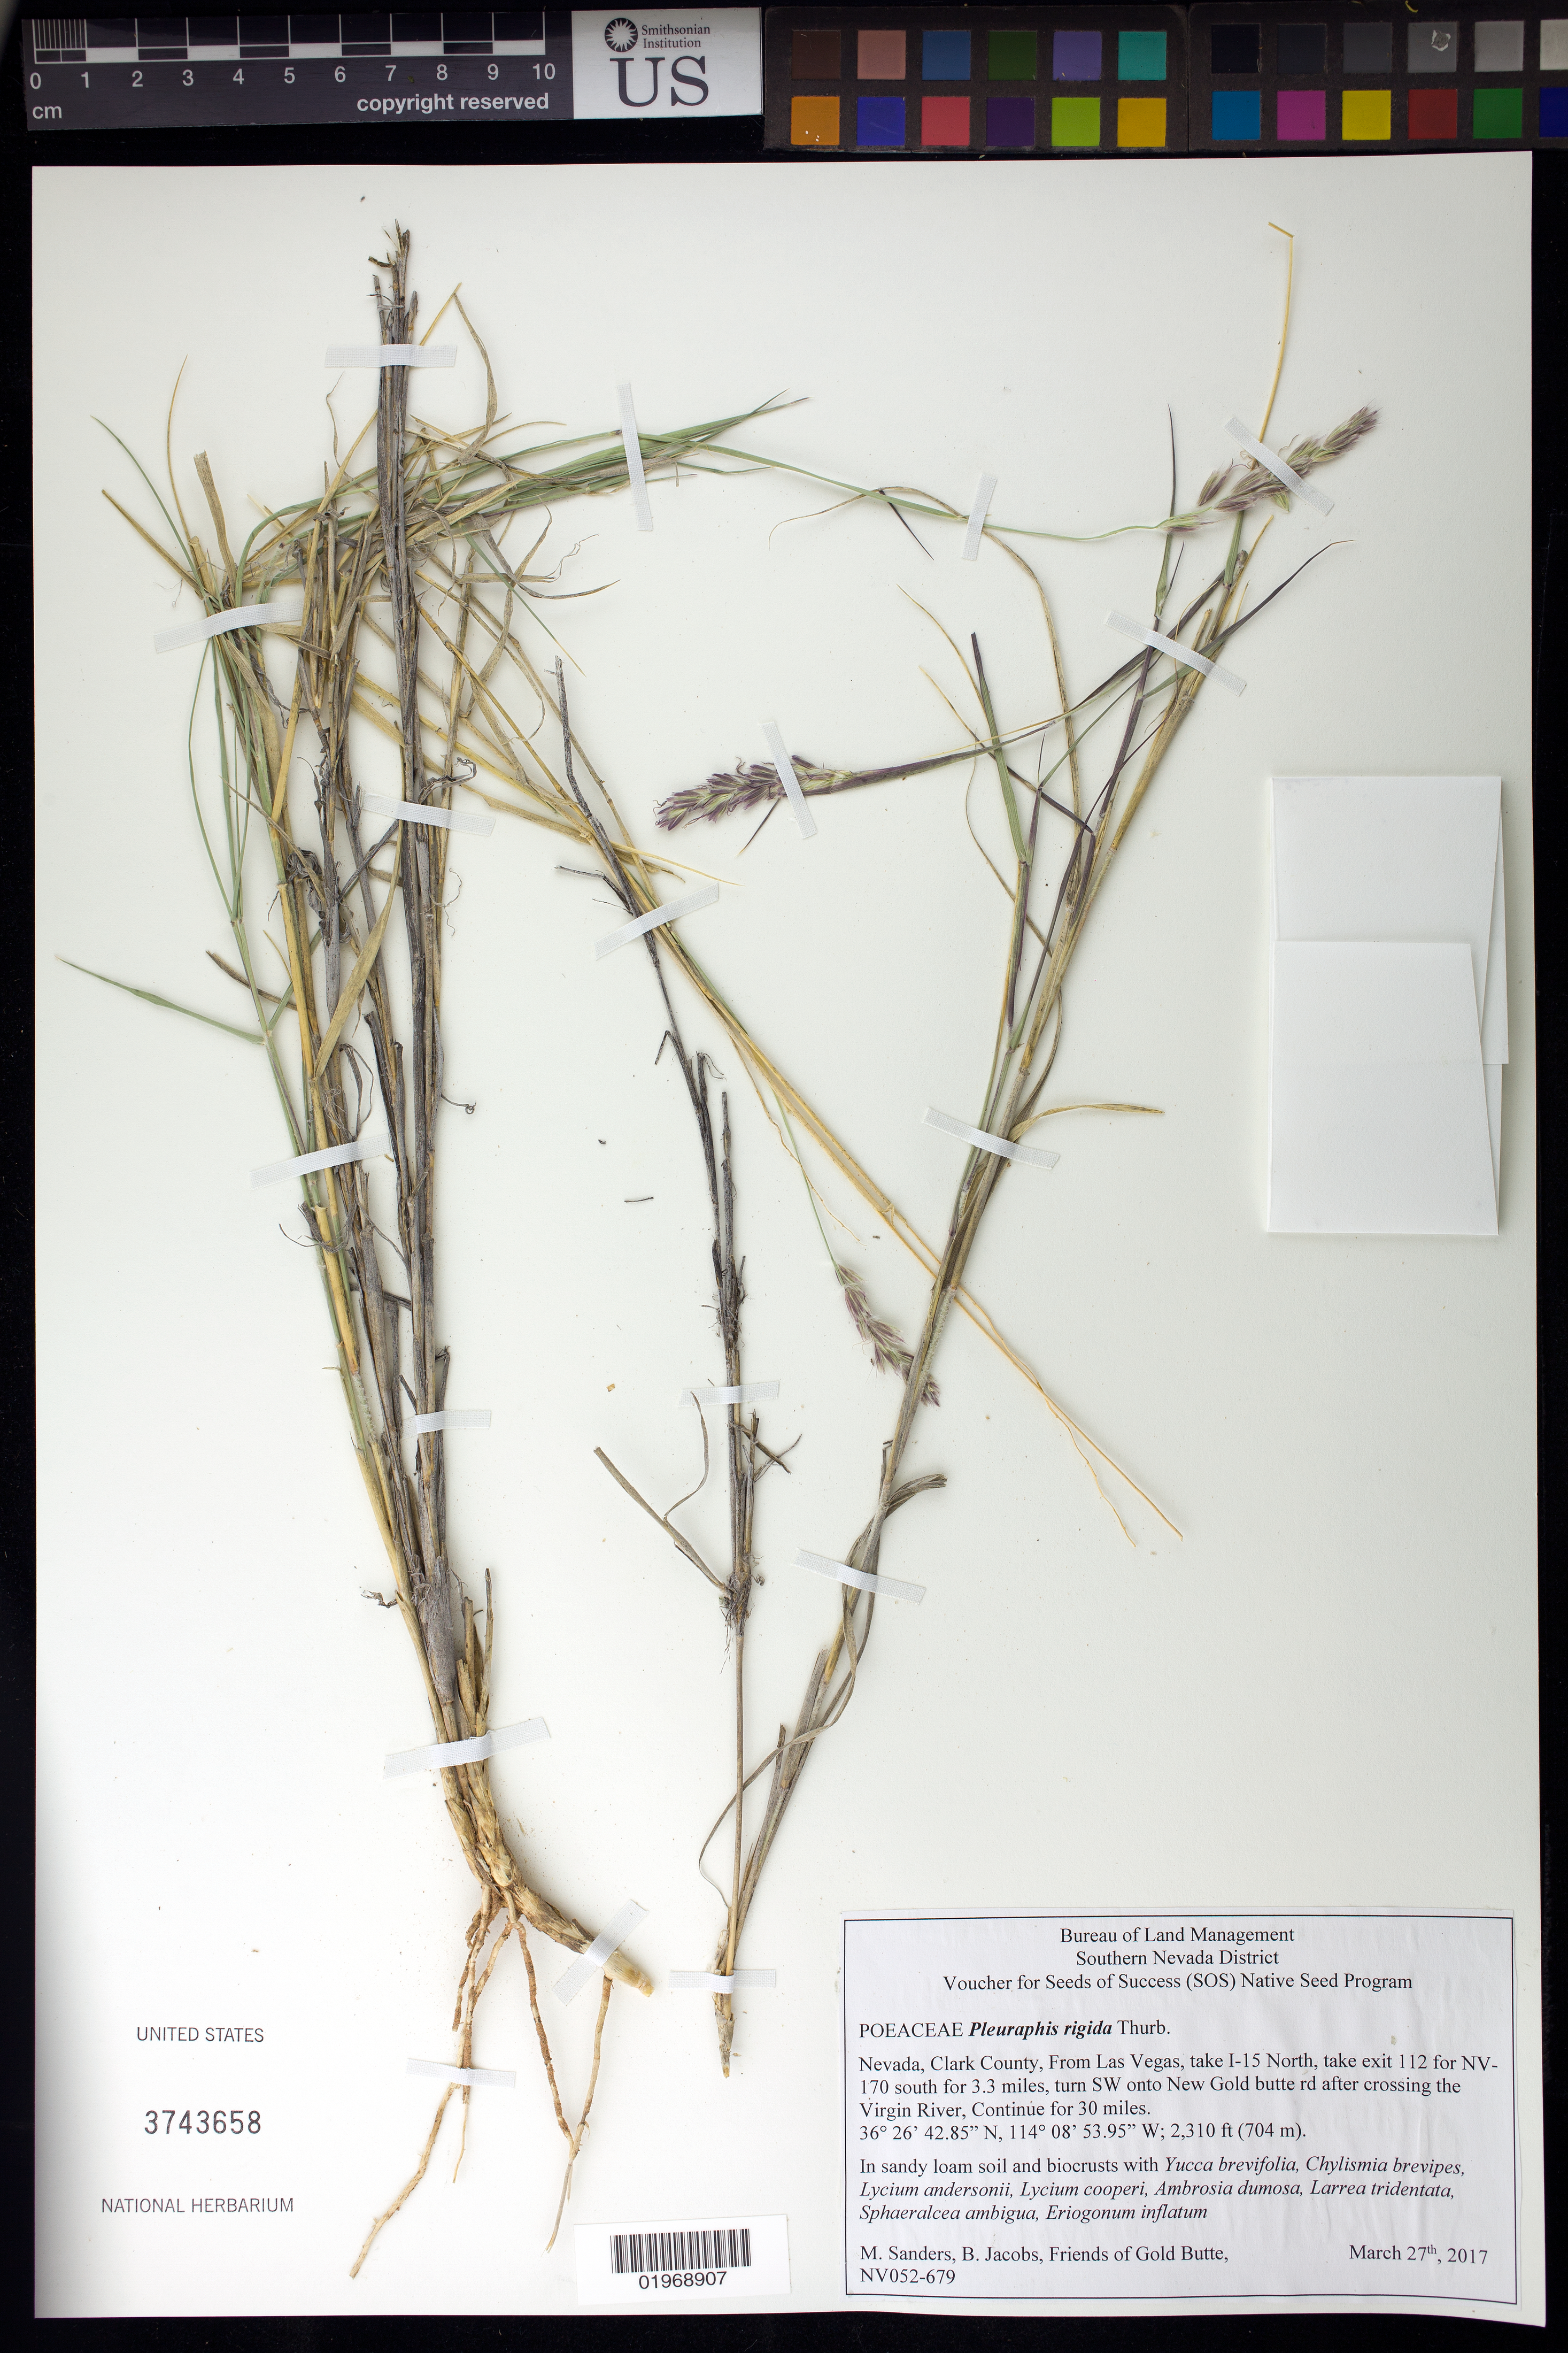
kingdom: Plantae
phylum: Tracheophyta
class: Liliopsida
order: Poales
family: Poaceae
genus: Hilaria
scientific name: Hilaria rigida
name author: (Thurb.) Benth. ex Scribn.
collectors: M. Sanders, B. Jacobs & Friends of Gold Butte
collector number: NV052-679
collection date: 2017-03-27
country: United States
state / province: Nevada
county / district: Clark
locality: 30 miles on New Gold butte rd. after crossing the Virgin River.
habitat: In sandy loam soil and biocrust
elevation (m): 704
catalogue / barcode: US 3743658